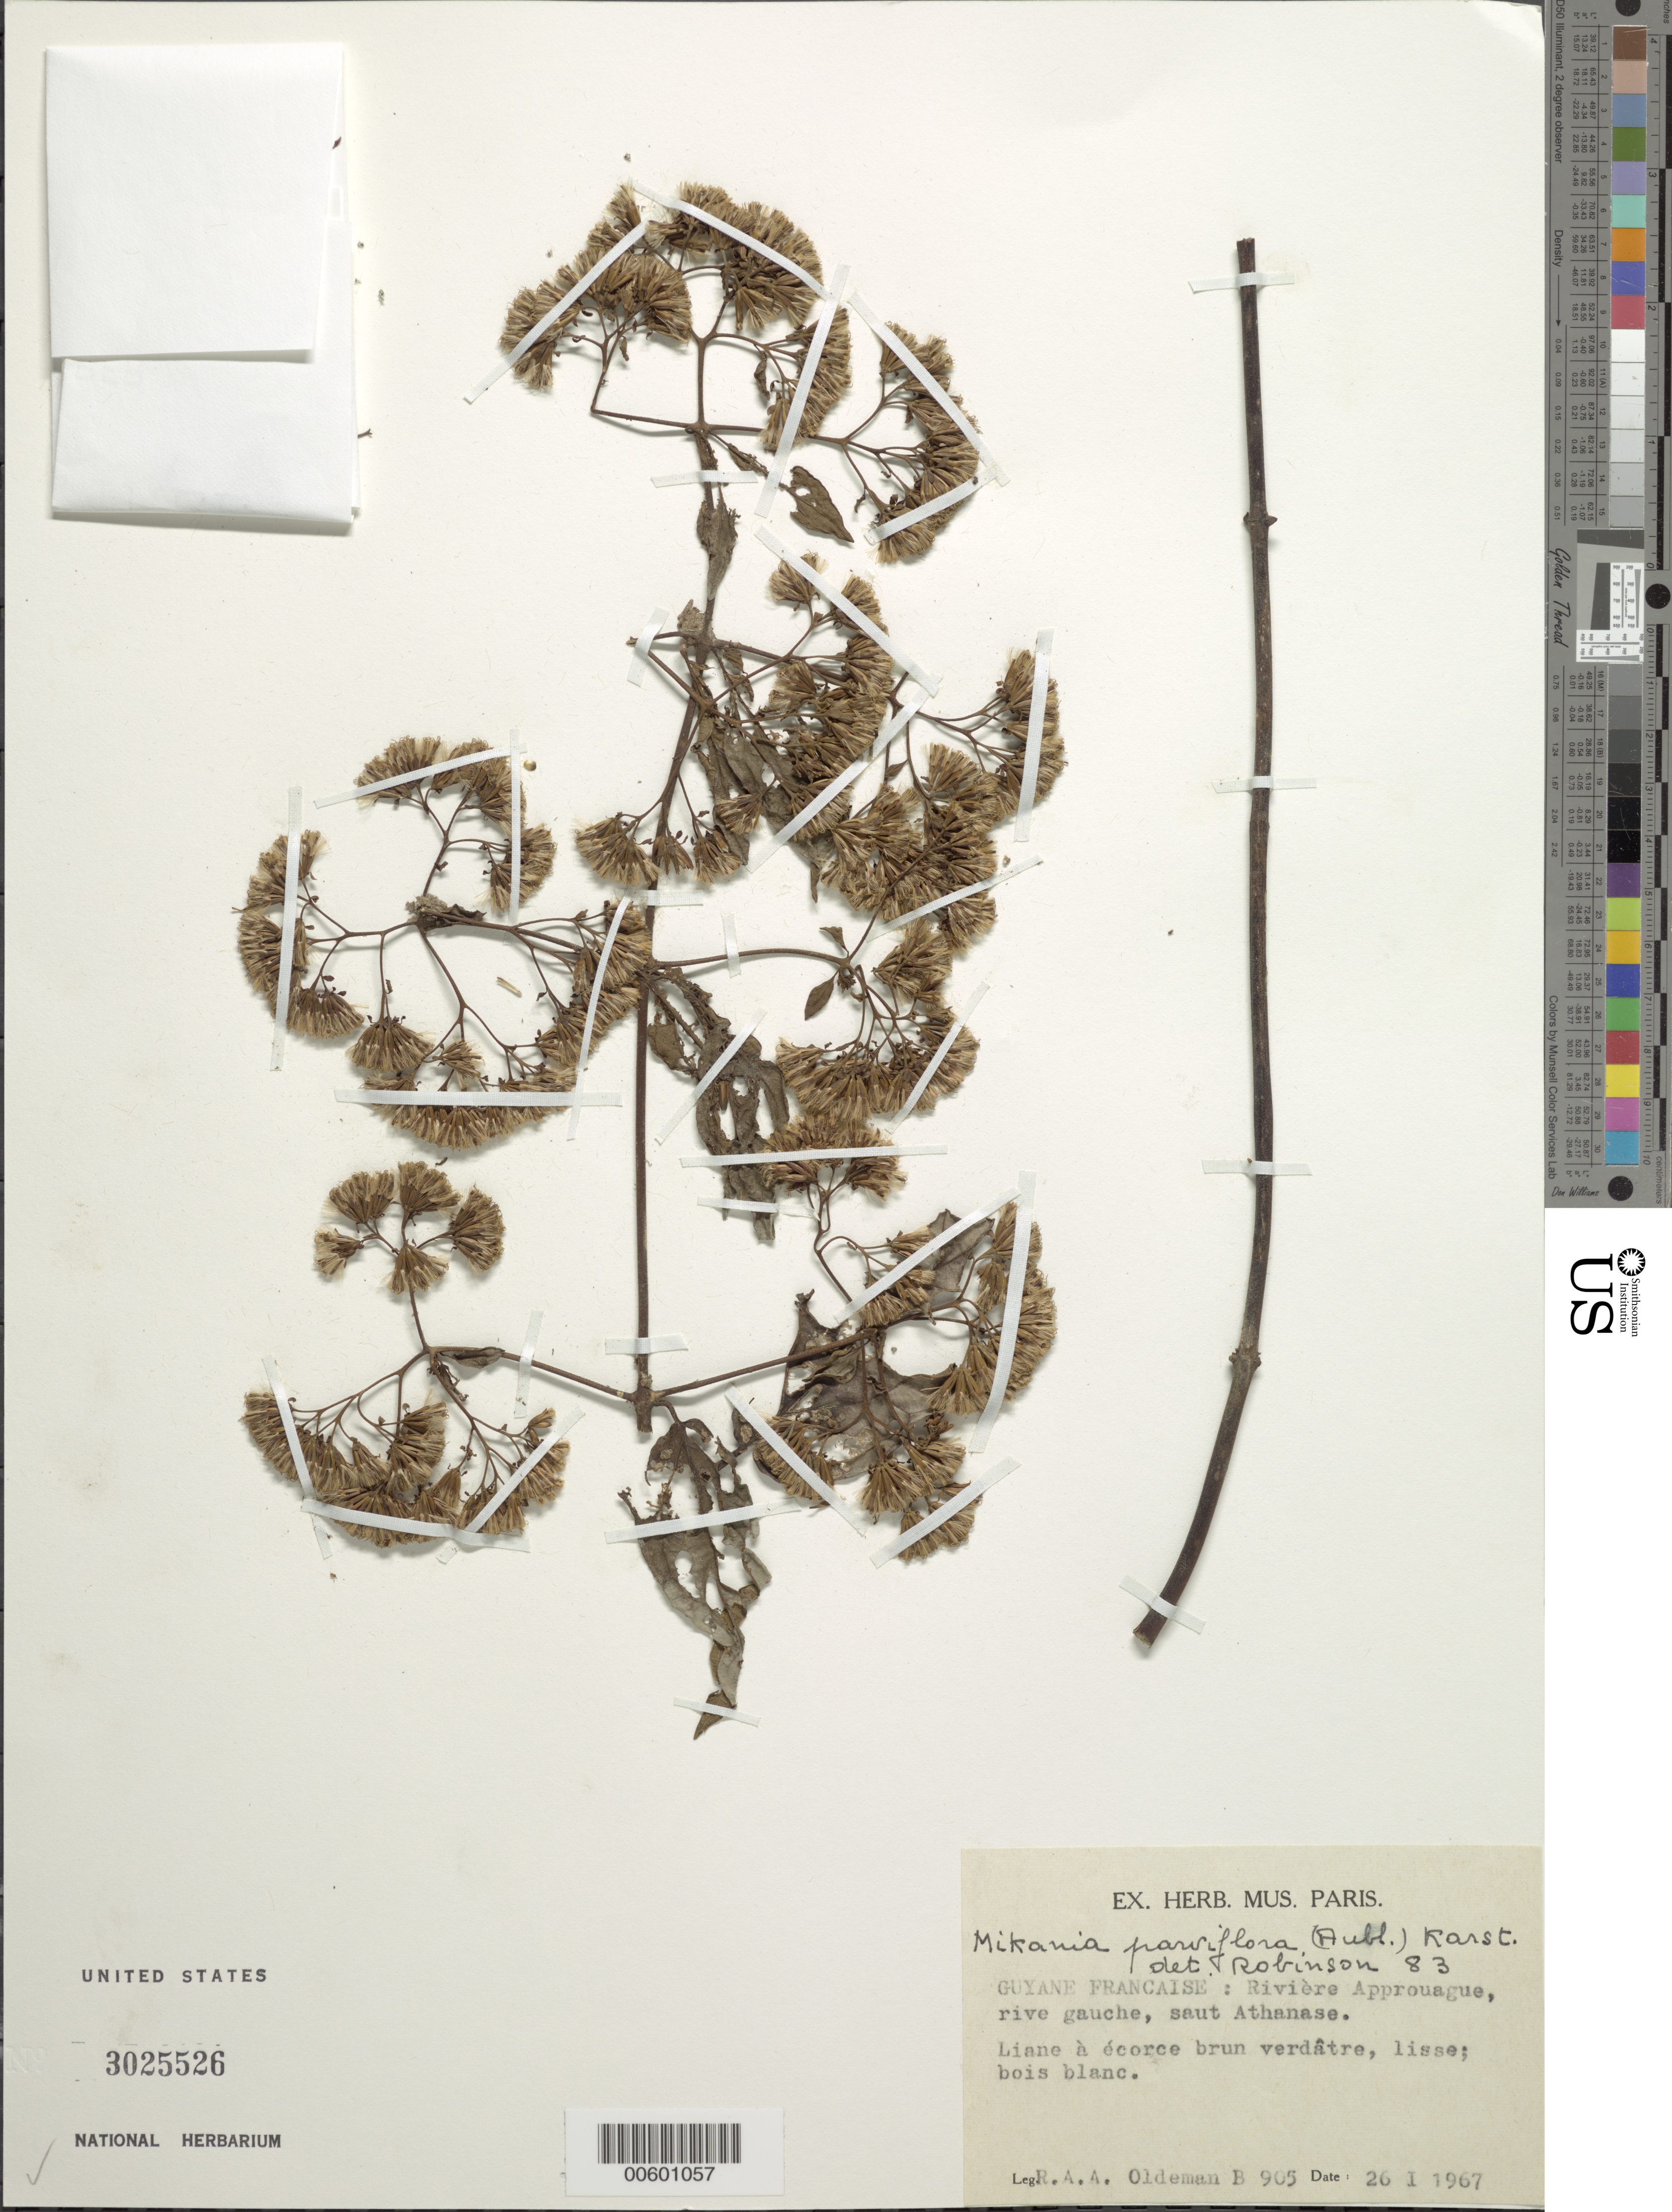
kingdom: Plantae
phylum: Tracheophyta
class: Magnoliopsida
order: Asterales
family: Asteraceae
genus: Mikania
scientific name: Mikania parviflora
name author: (Aubl.) H. Karst.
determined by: Robinson, Harold E., (US)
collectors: R. Oldeman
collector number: B 905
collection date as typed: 26-Jan-67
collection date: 1967-01-26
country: French Guiana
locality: Rivière Approuague, Village Takoudou au Saut Athanase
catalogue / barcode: US 3025526